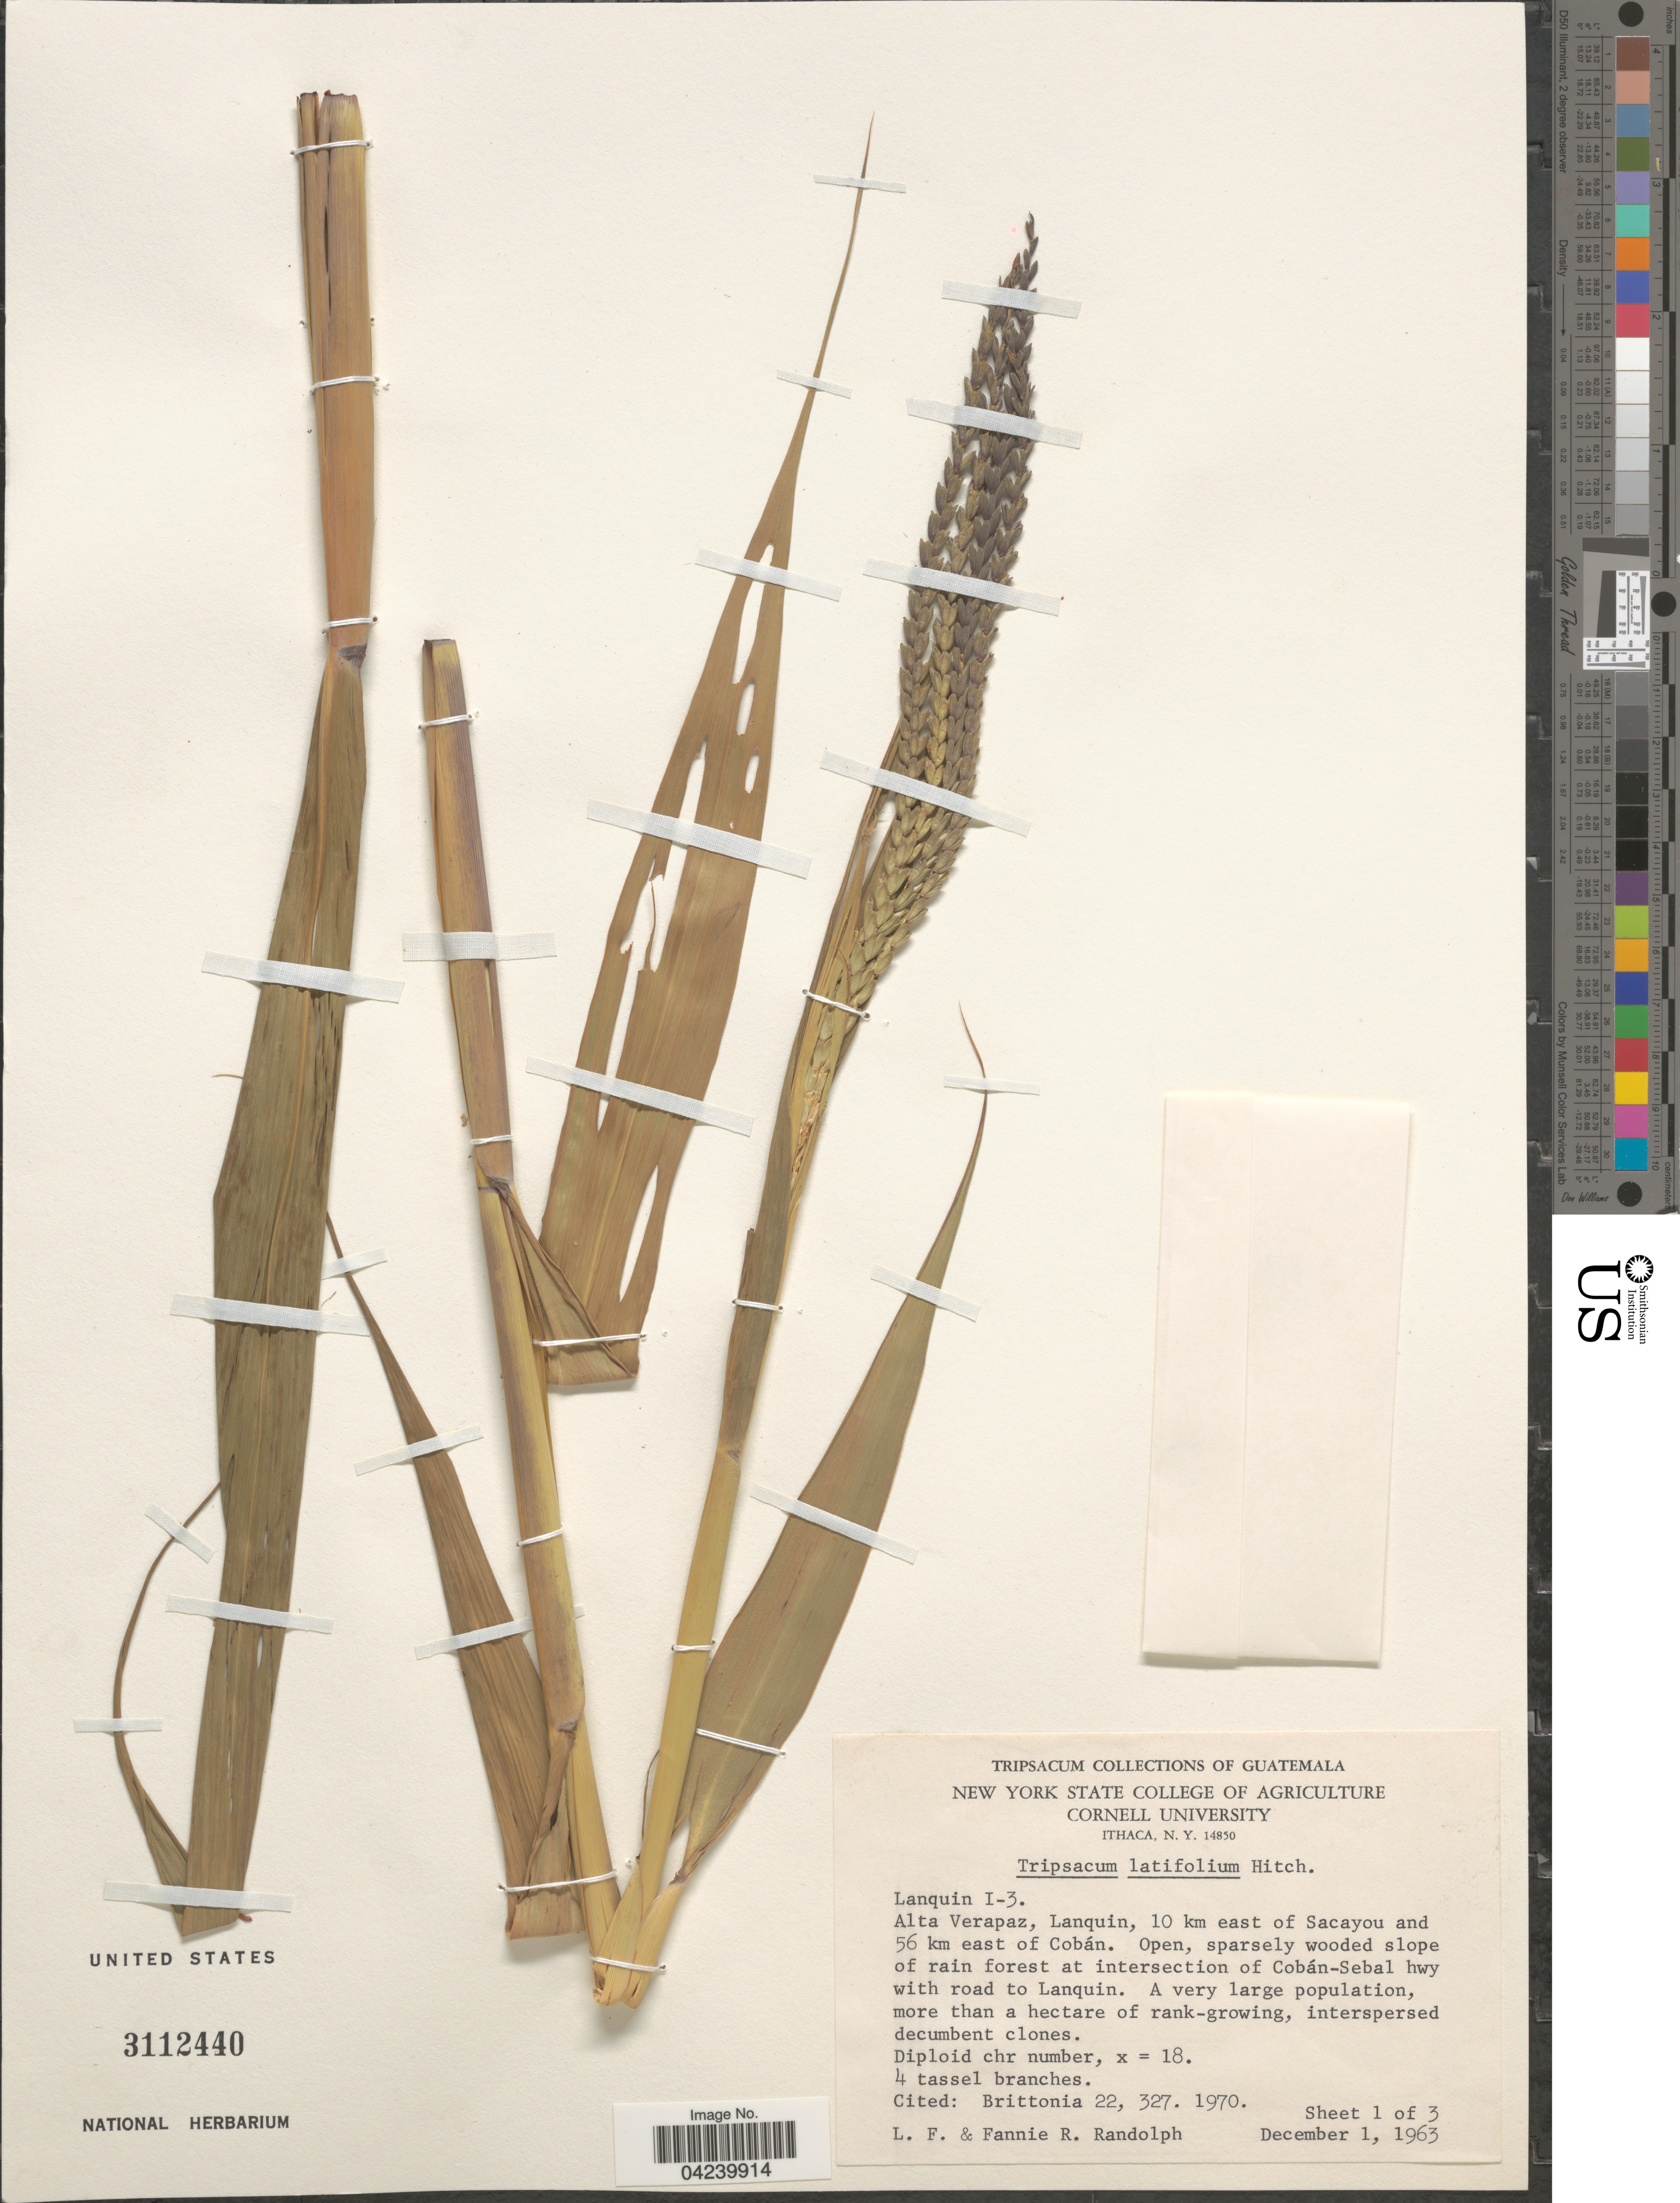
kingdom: Plantae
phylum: Tracheophyta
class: Liliopsida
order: Poales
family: Poaceae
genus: Tripsacum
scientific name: Tripsacum latifolium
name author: Hitchc.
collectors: L. F. Randolph & F. Randolph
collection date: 1963-12-01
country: Guatemala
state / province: Alta Verapaz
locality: Lanquin I-3 [unsure placement] Lanquin, 10 km east of Sacayou and 56 km east of Cobán. Open, sparsely wooded slope of rain forest at intersection of Cobán-Sebal hwy with road to Lanquin.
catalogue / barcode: US 3112440